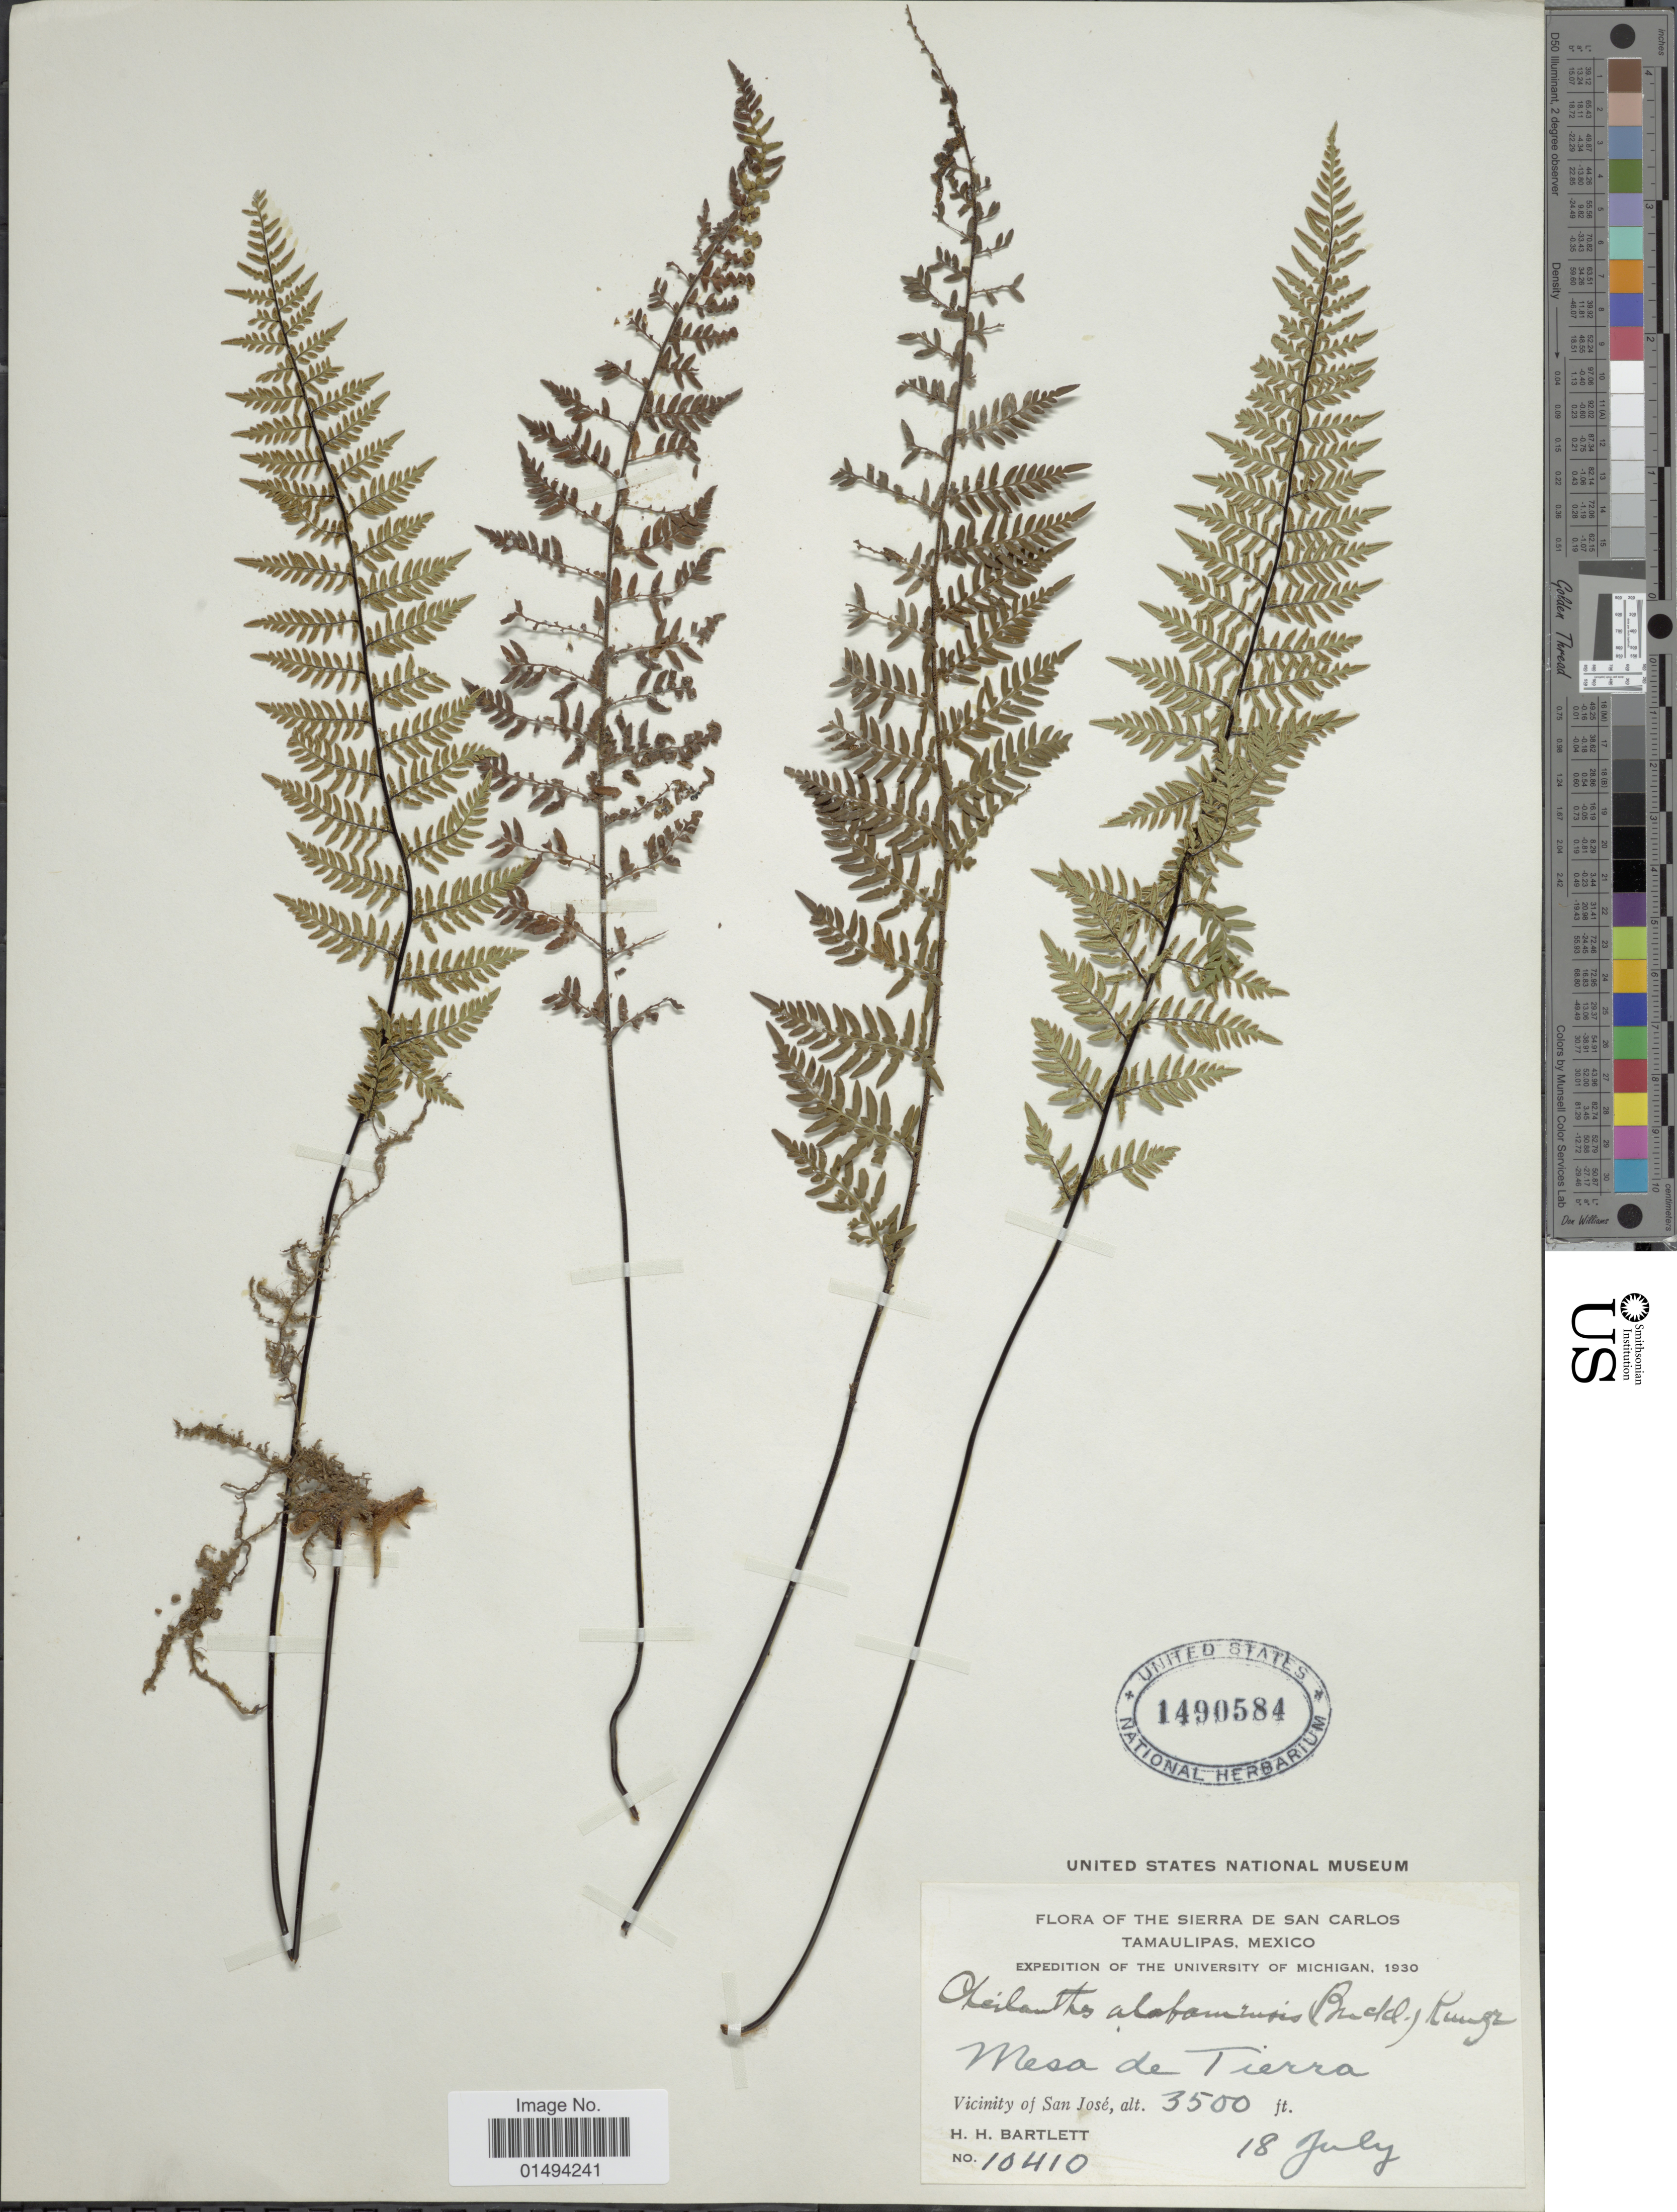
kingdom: Plantae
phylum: Tracheophyta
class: Polypodiopsida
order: Polypodiales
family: Pteridaceae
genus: Myriopteris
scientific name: Myriopteris alabamensis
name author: (Buckley) Grusz & Windham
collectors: H. H. Bartlett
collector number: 14010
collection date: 1930-07-18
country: Mexico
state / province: Tamaulipas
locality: The Sierra de San Carlos, Mesa de Tierra, Vicinity of San Jose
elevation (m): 1067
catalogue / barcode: US 1490584